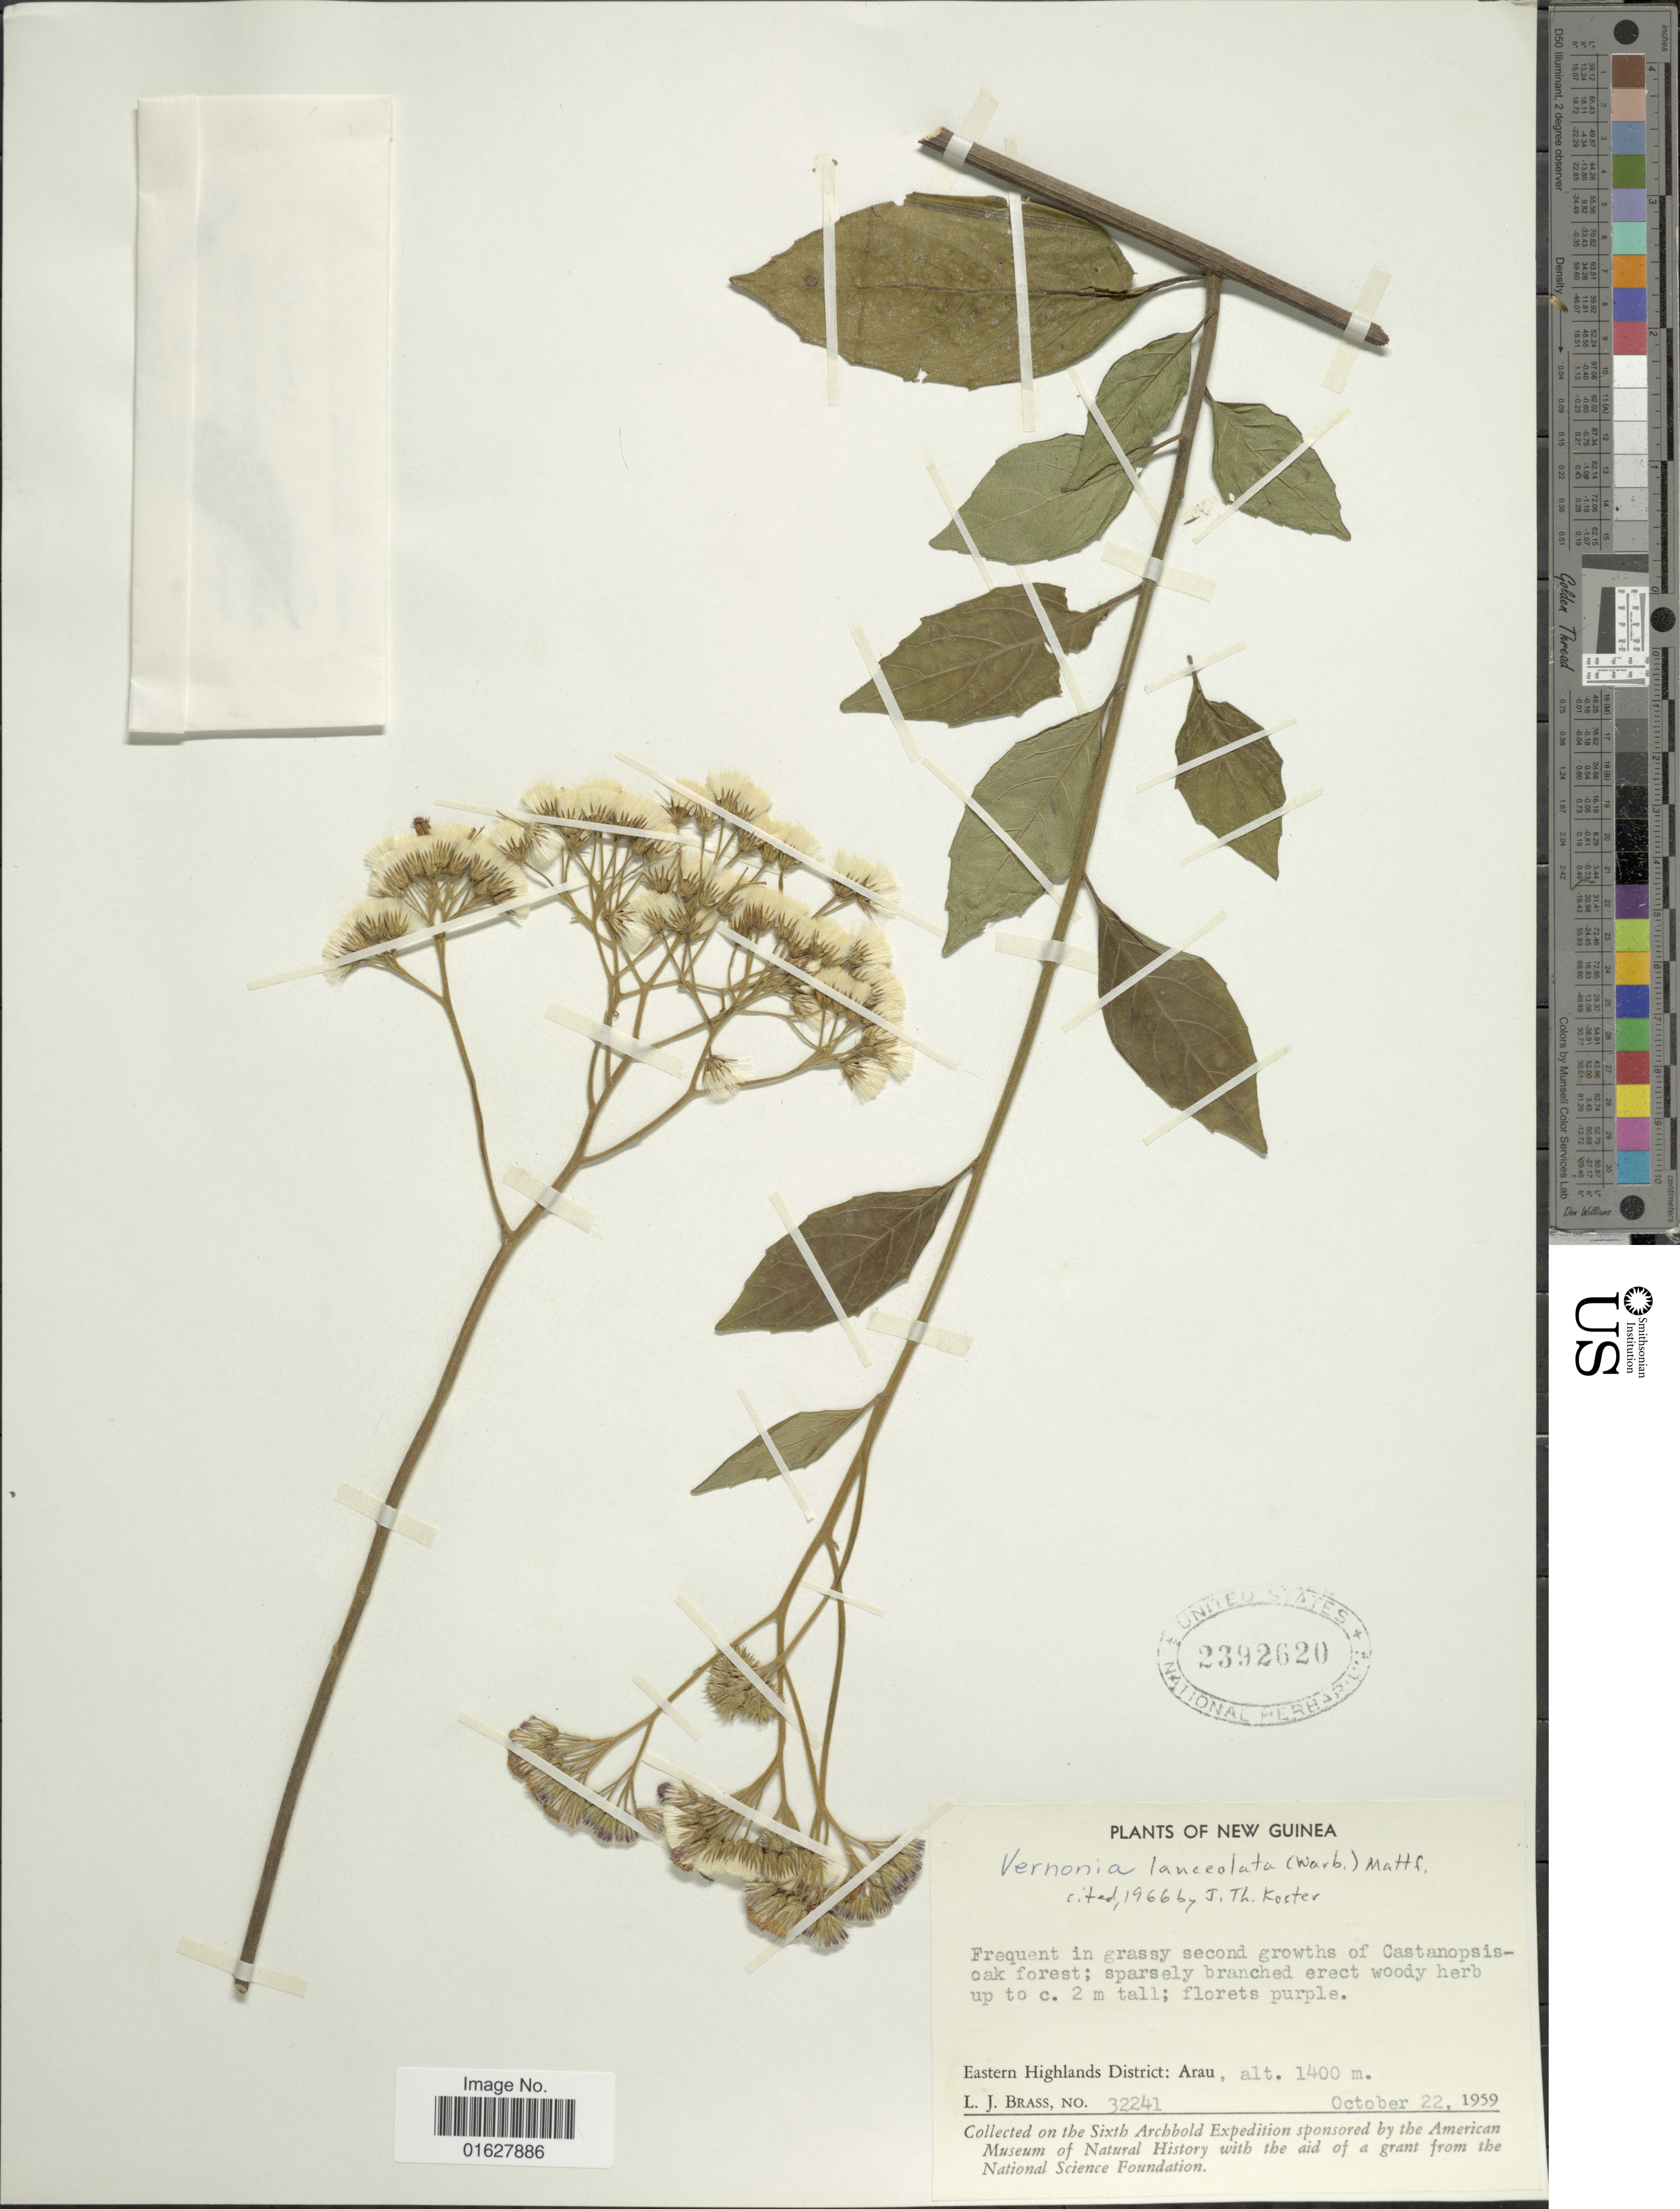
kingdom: Plantae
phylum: Tracheophyta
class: Magnoliopsida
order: Asterales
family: Asteraceae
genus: Vernonia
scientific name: Vernonia lanceolata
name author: (Warb.) Mattf.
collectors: L. J. Brass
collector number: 32241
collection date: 1959-10-22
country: Papua New Guinea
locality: New Guinea. Eastern Highlands District: Arau. Frequent in grassy second growths of Castanopsisoak forest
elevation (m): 1400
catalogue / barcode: US 2392620